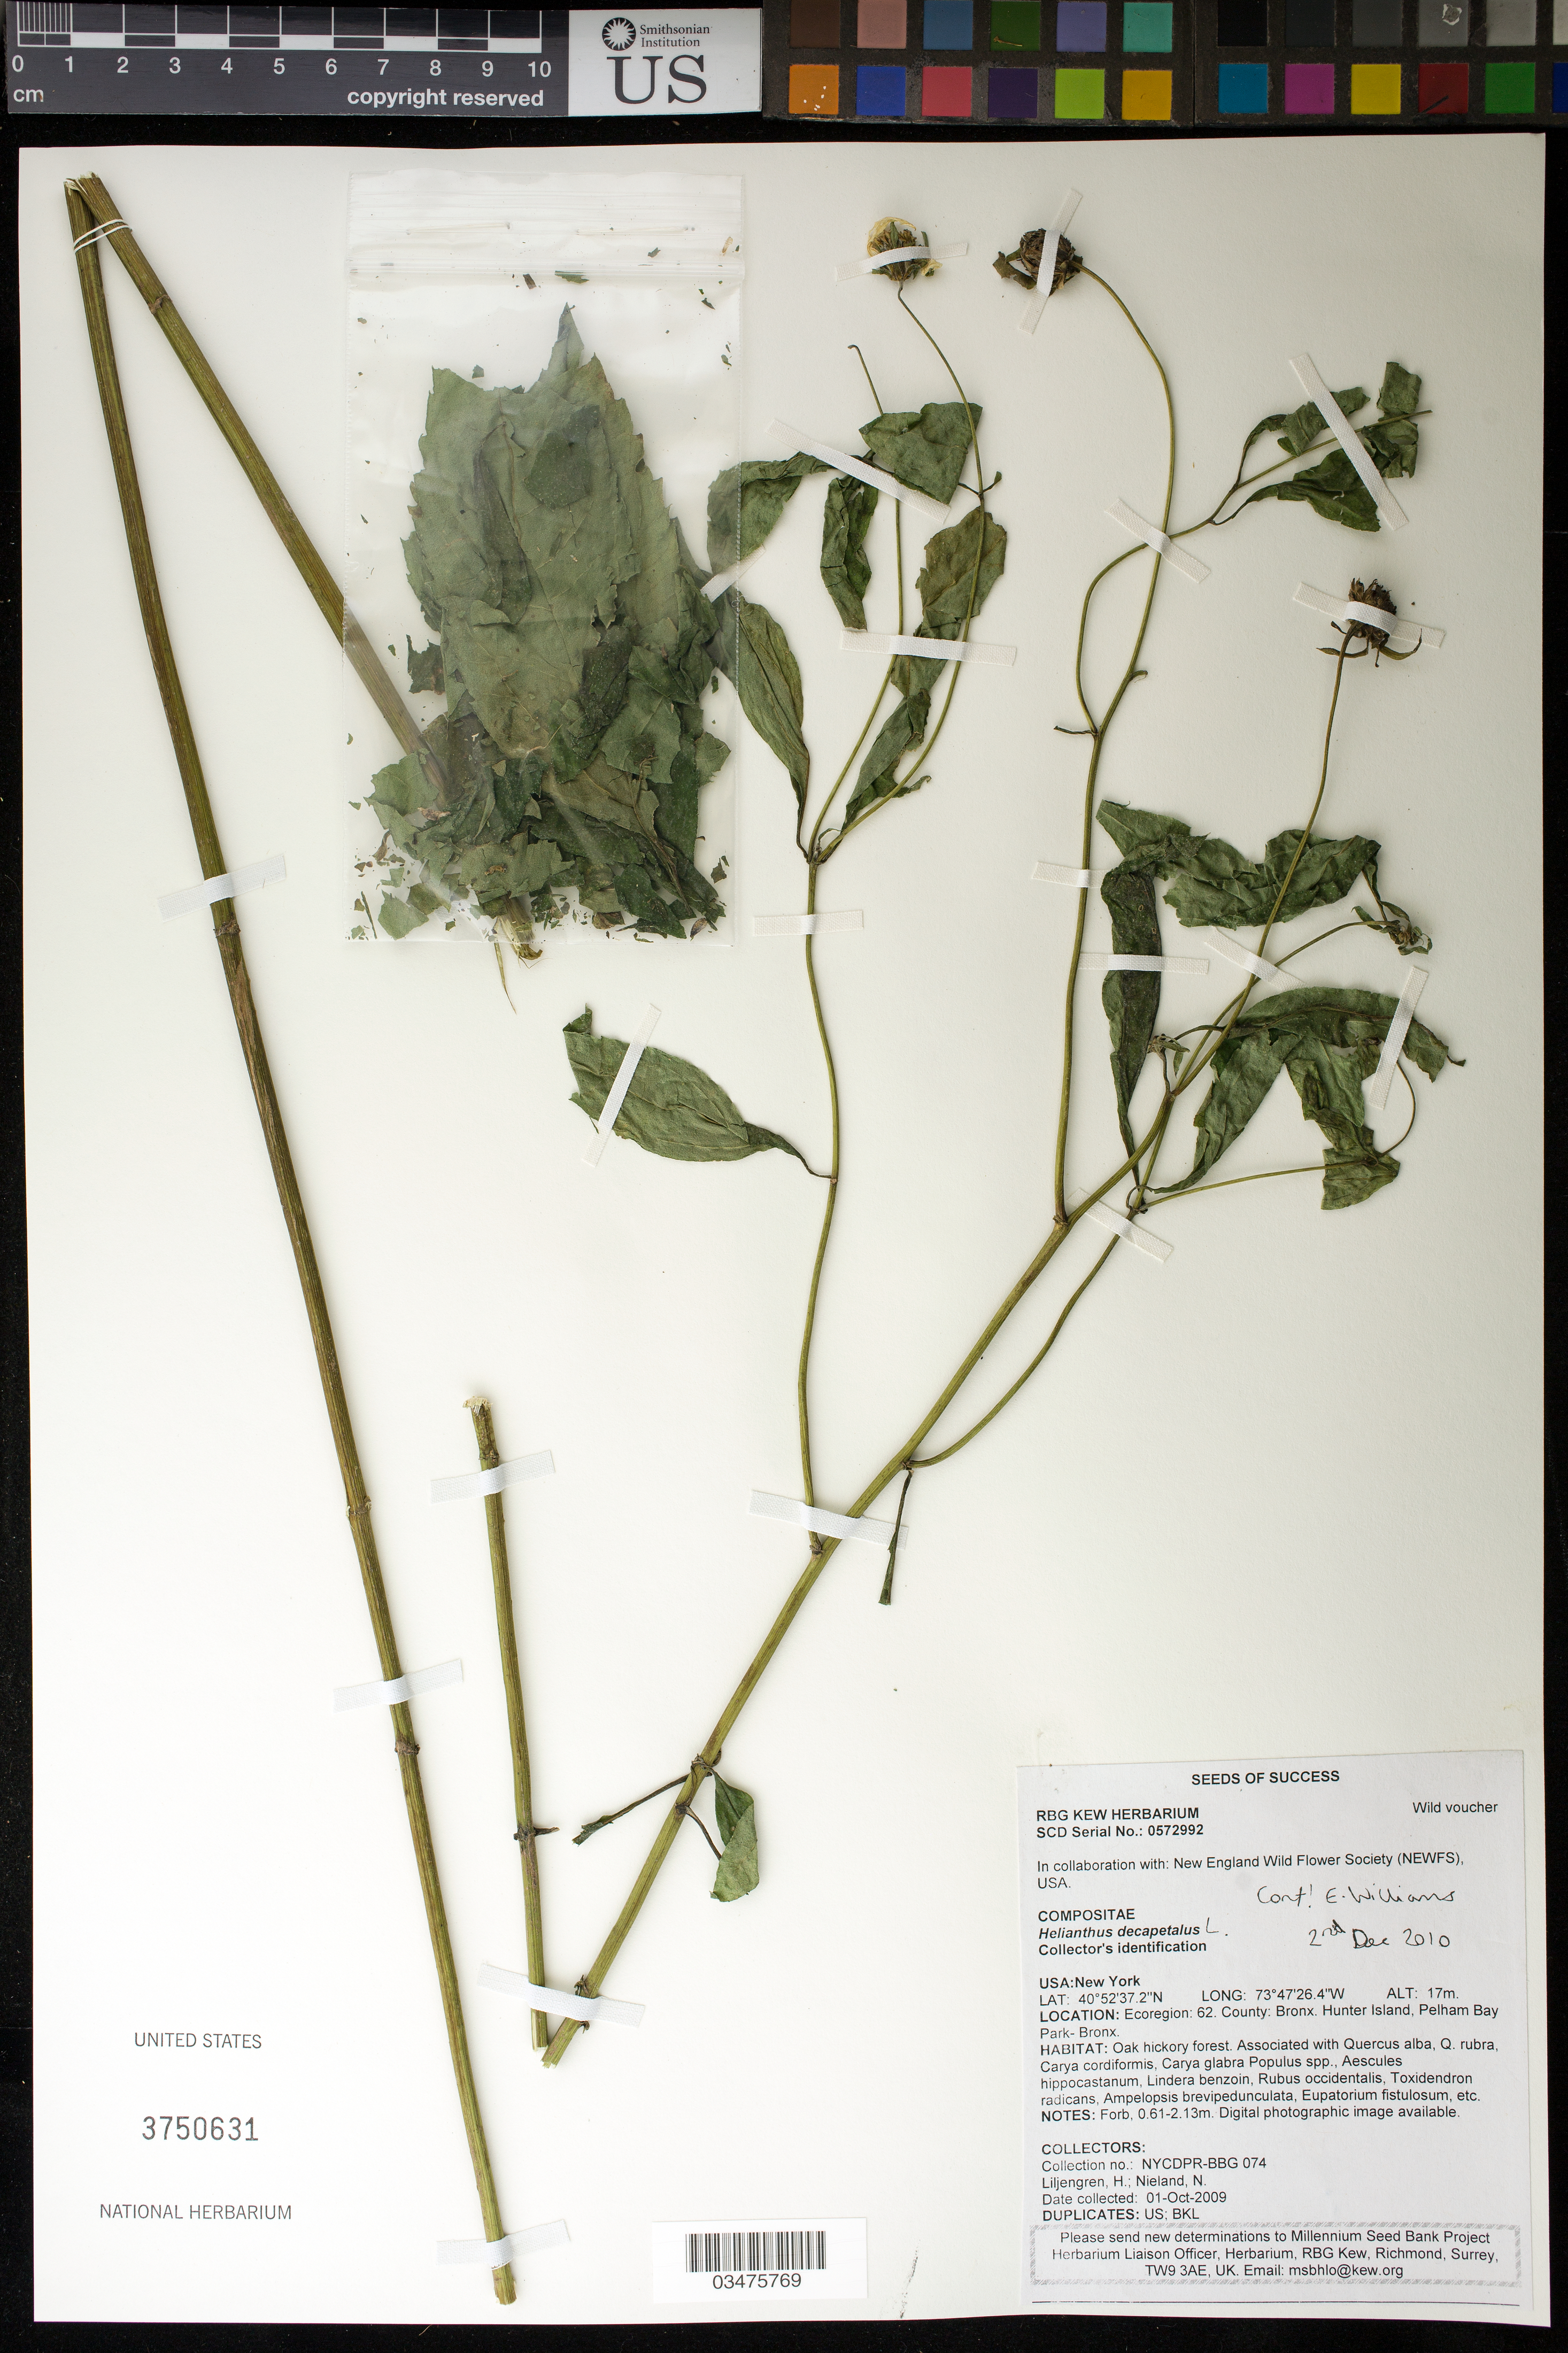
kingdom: Plantae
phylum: Tracheophyta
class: Magnoliopsida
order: Asterales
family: Asteraceae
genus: Helianthus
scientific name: Helianthus decapetalus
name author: L.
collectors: H. Liljengren & N. Neiland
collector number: NYCDPR-BBG 074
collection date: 2009-10-01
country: United States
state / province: New York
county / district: Bronx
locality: Hunter Island, Pelham Bay Park-Bronx.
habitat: Oak hickory forest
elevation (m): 17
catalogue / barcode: US 3750631